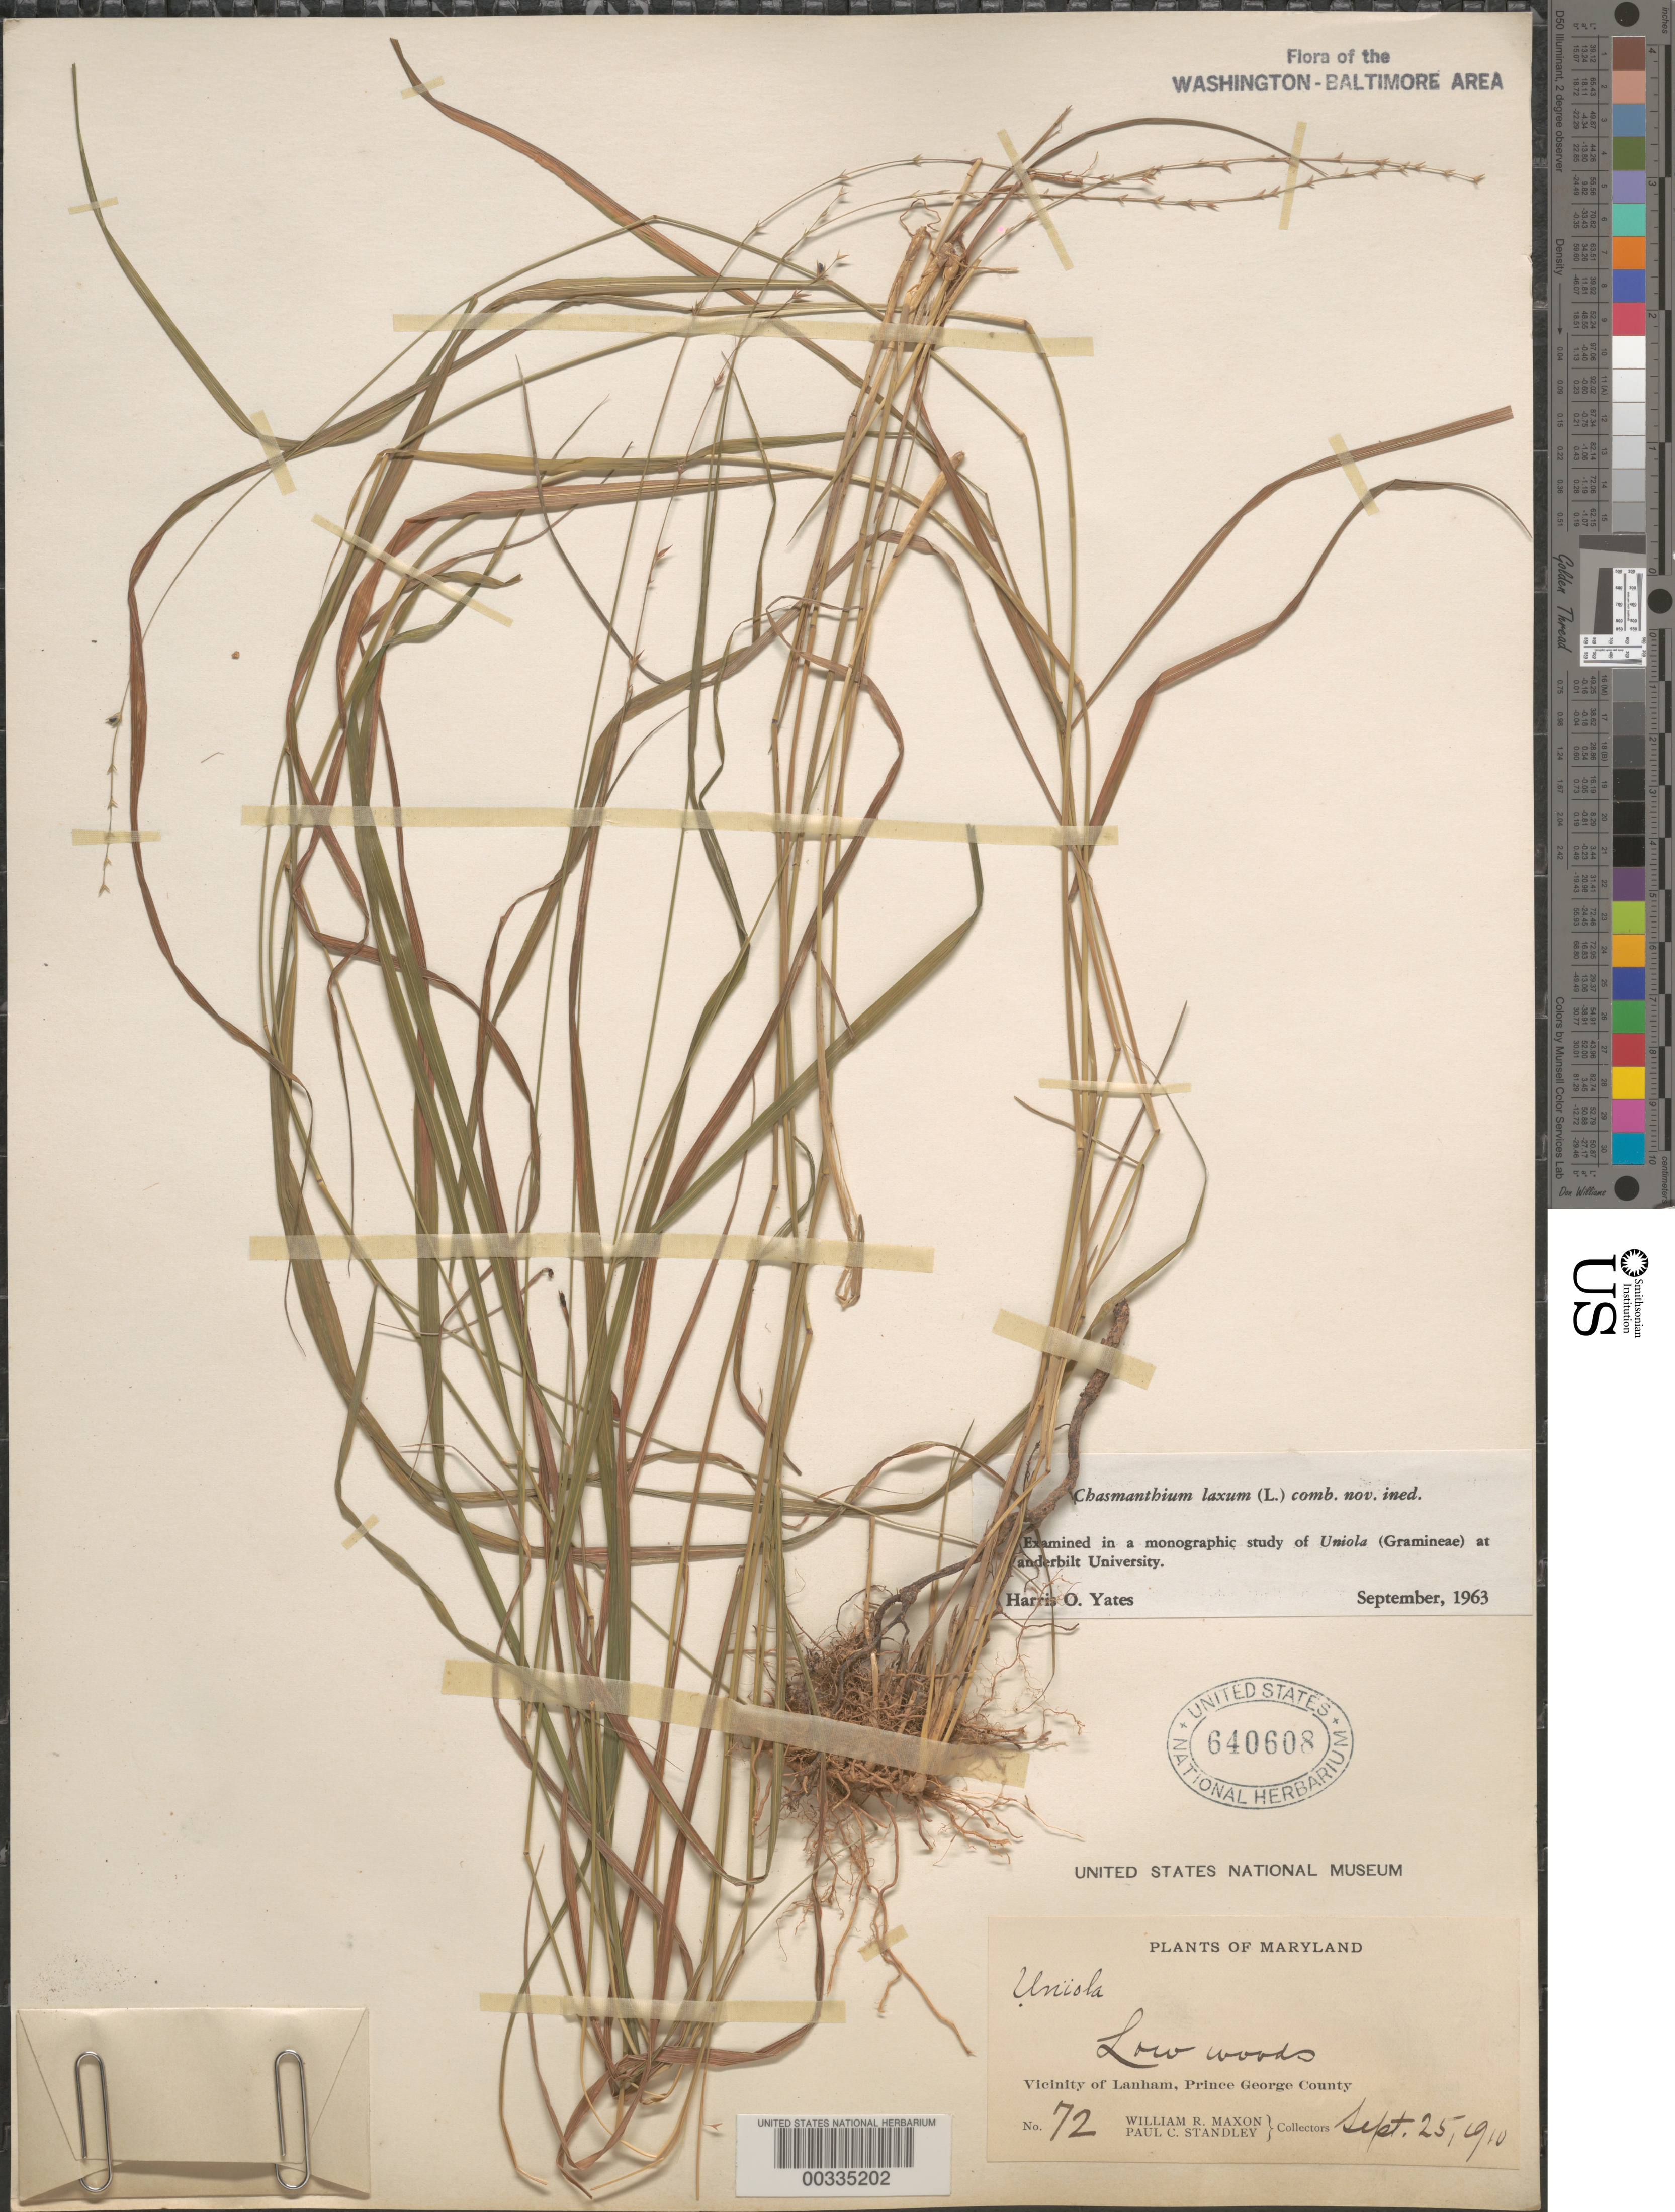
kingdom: Plantae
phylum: Tracheophyta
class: Liliopsida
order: Poales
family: Poaceae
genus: Chasmanthium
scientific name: Chasmanthium laxum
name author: (L.) H.O. Yates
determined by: Yates, H. O.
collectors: W. R. Maxon & P. C. Standley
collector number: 72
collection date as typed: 25 Sep 1910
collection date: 1910-09-25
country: United States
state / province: Maryland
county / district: Prince George's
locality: Vicinity of Lanham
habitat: Low woods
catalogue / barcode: US 640608